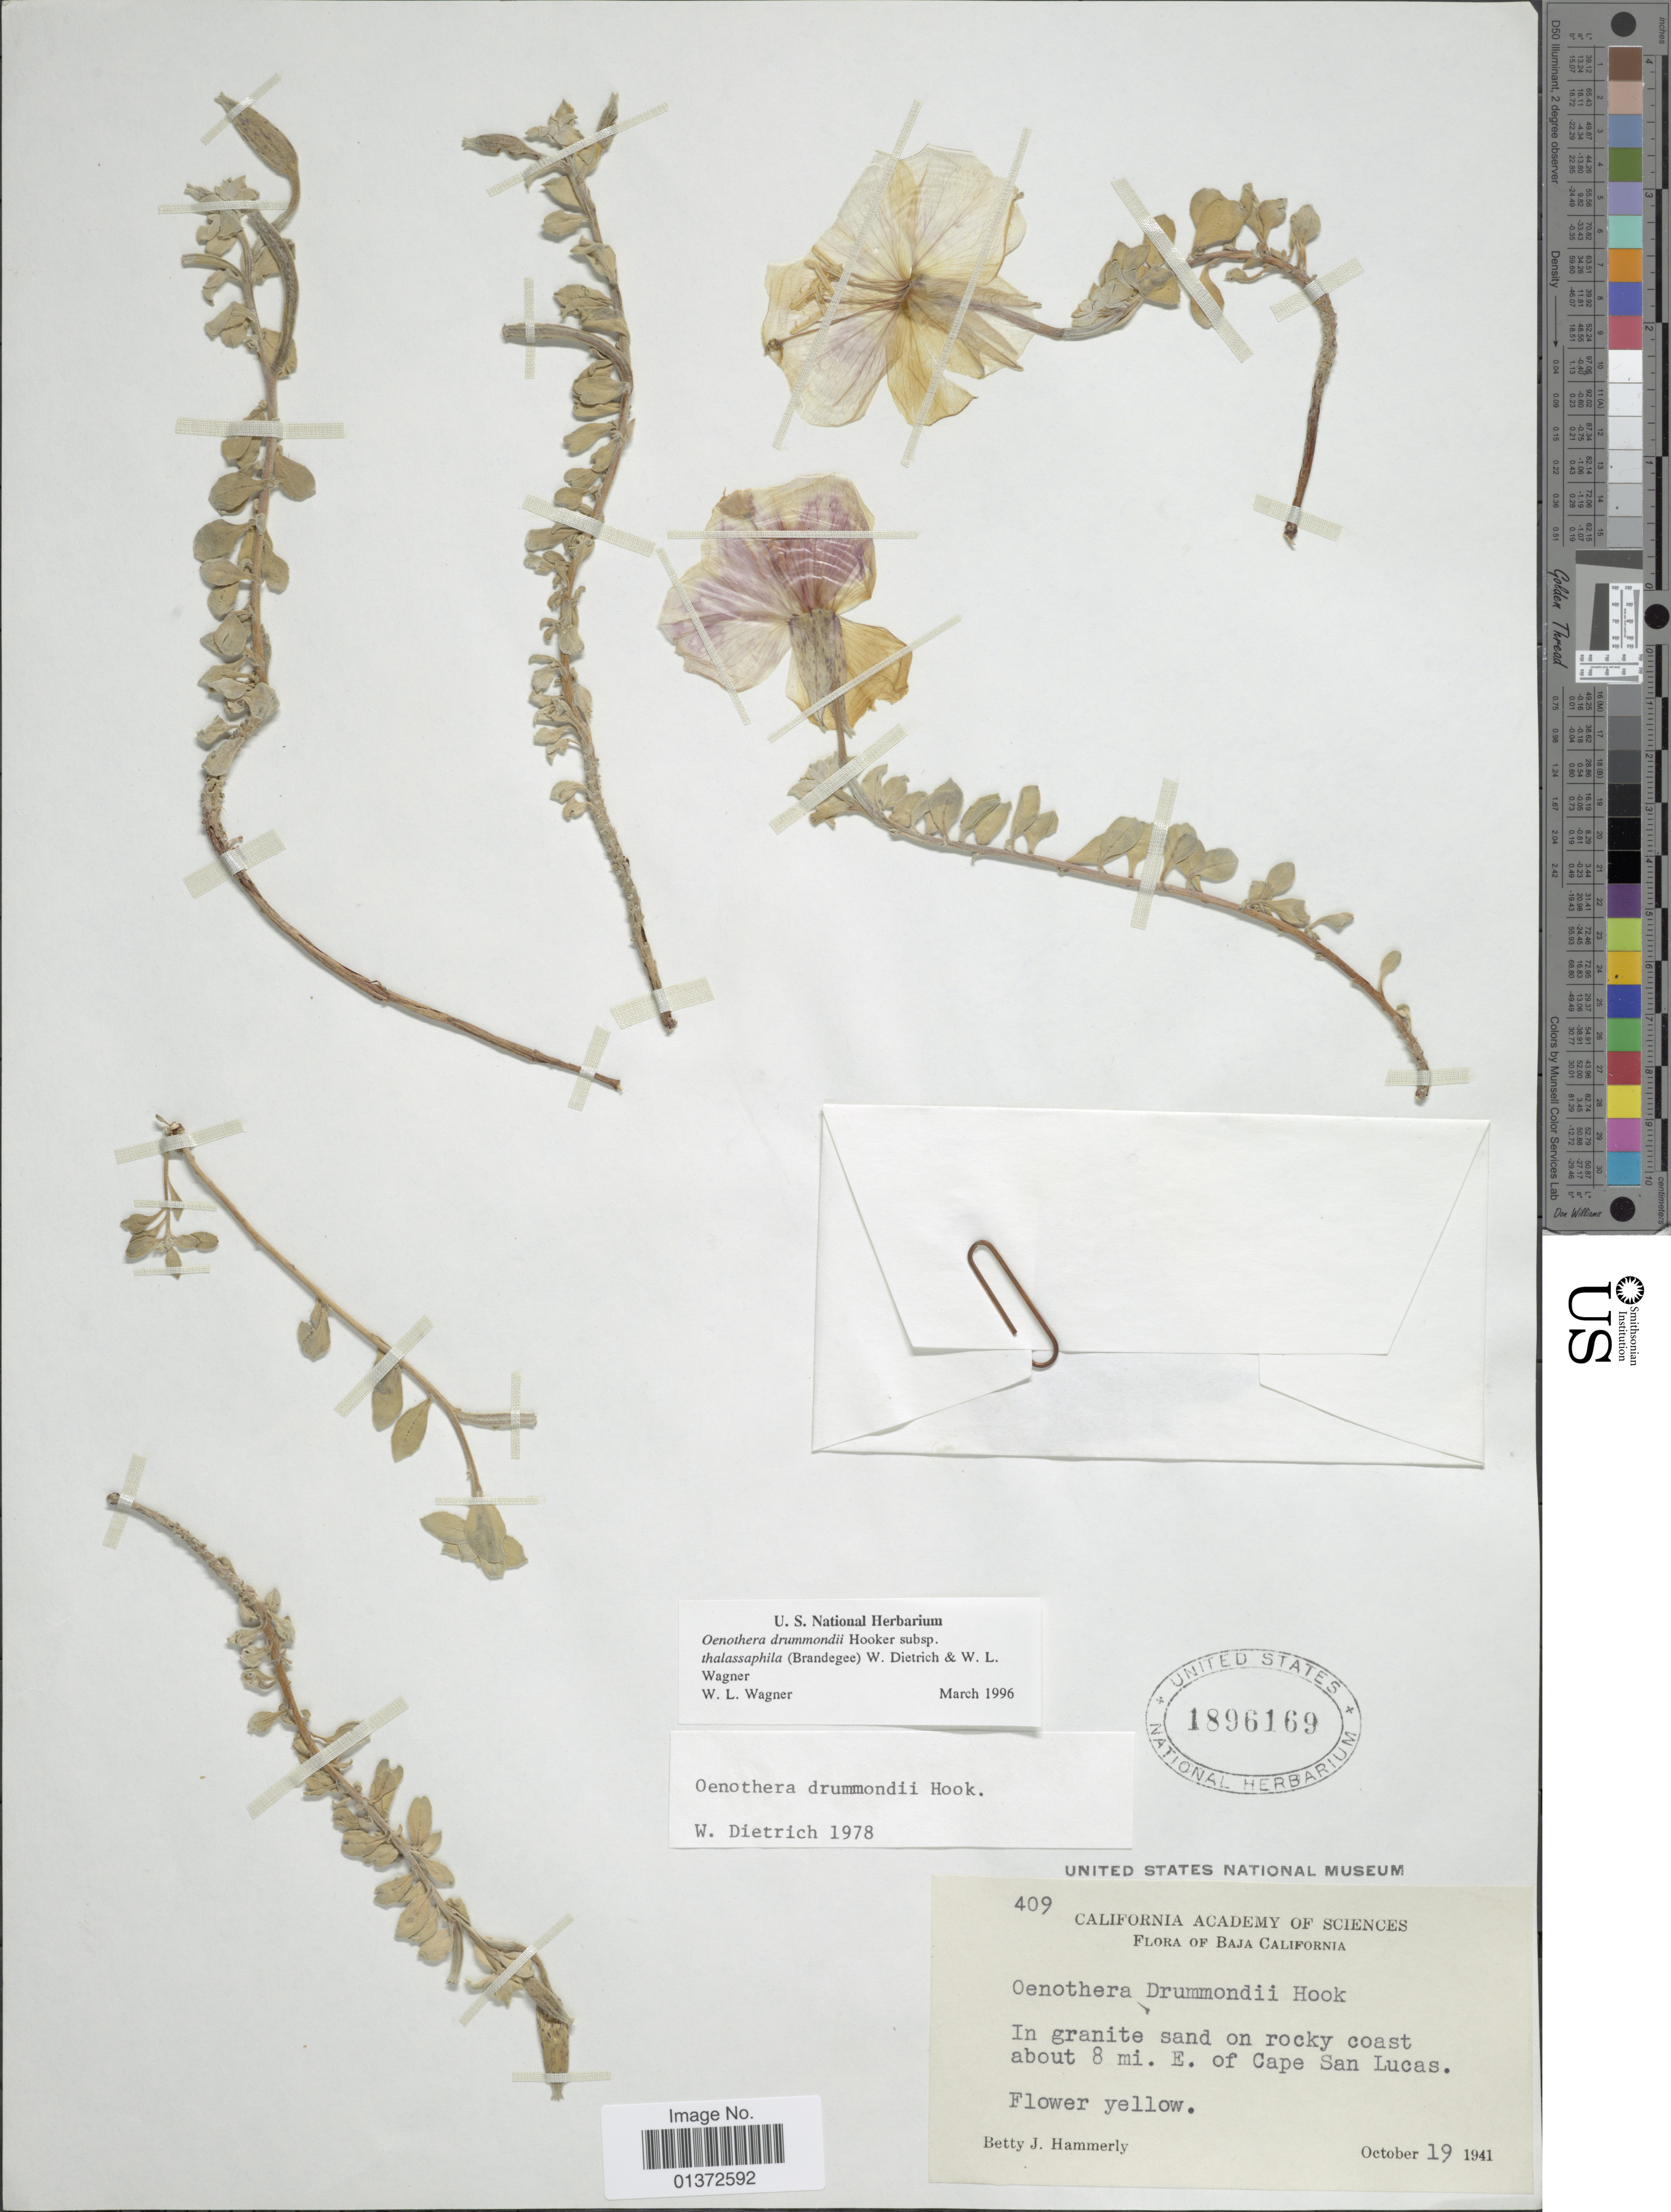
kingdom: Plantae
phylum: Tracheophyta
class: Magnoliopsida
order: Myrtales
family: Onagraceae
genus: Oenothera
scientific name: Oenothera drummondii subsp. thalassaphila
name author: (Brandegee) W. Dietr. & W.L. Wagner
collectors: B. J. Hammerly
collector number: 409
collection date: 1941-10-19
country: Mexico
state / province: Baja California Sur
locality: In granite sand on rocky coast about 8 mi. E. of Cape San Lucas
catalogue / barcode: US 1896169